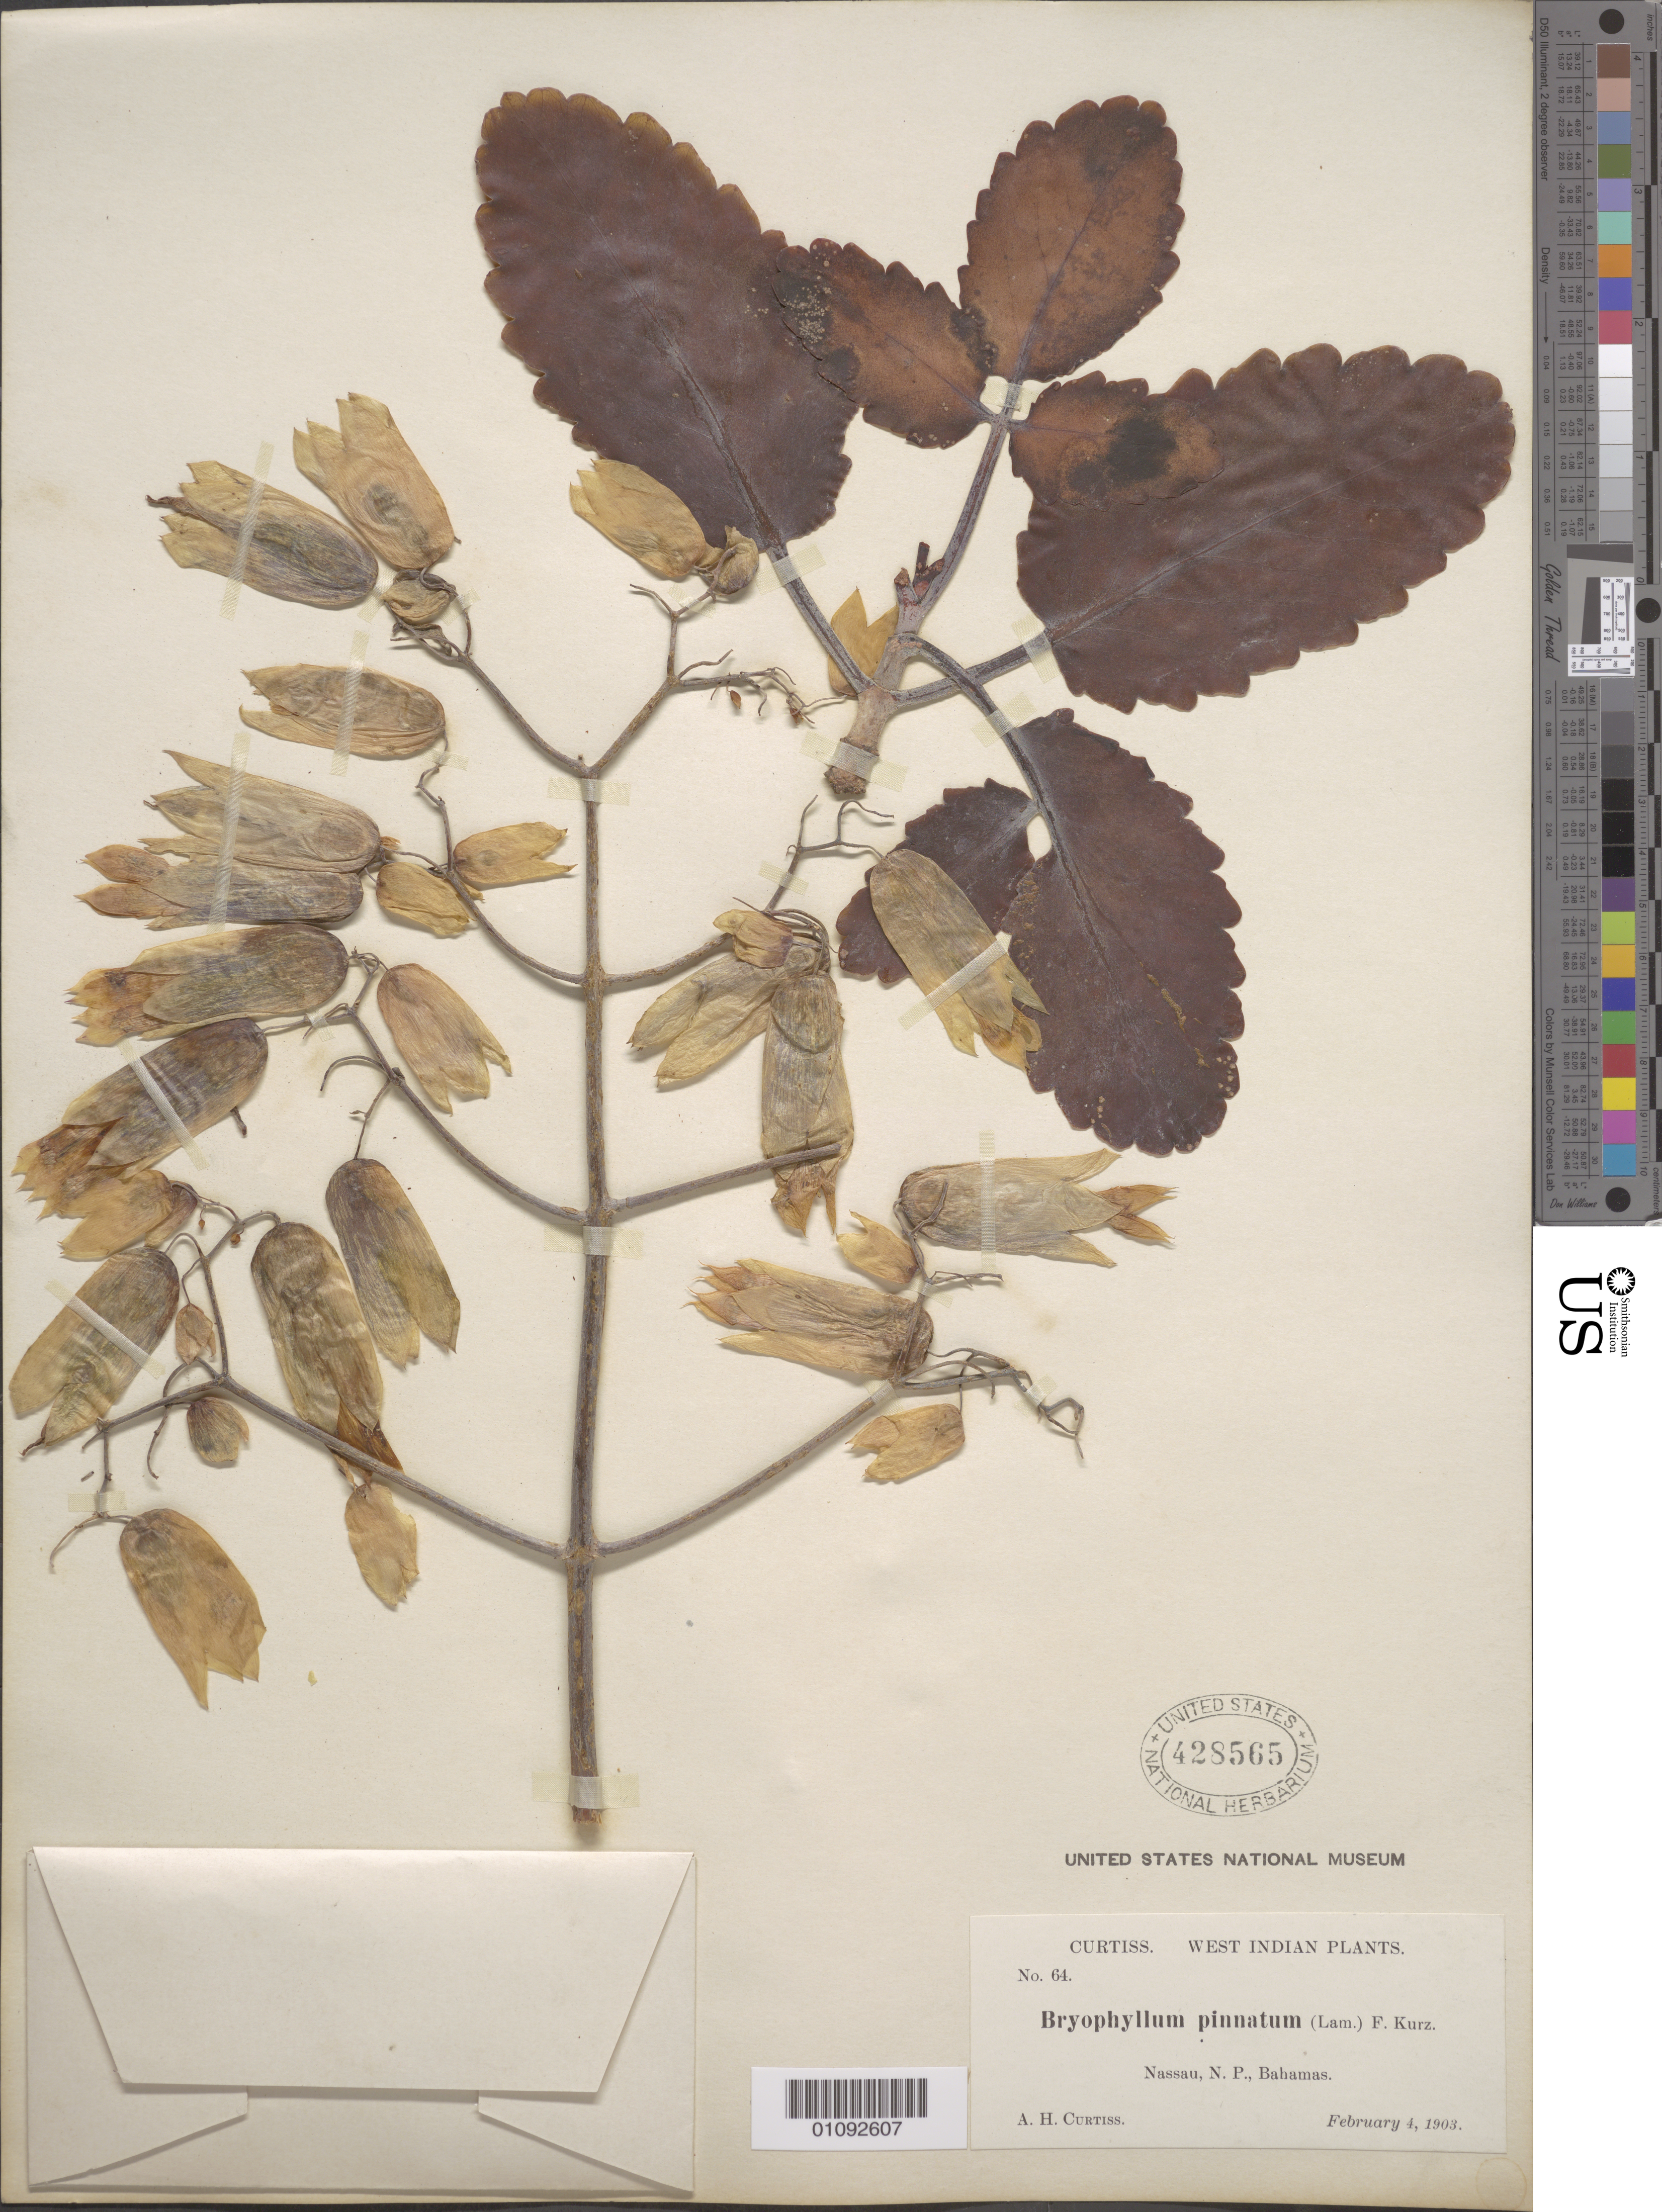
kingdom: Plantae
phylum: Tracheophyta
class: Magnoliopsida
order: Saxifragales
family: Crassulaceae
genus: Kalanchoe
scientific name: Kalanchoe pinnata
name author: (Lam.) Pers.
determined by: Strong, Mark T., (BOT), Smithsonian Institution - National Museum of Natural History (UNITED STATES)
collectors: A. H. Curtiss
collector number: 64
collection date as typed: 04 Feb 1903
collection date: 1903-02-04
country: Bahamas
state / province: New Providence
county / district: Nassau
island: New Providence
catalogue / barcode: US 428565